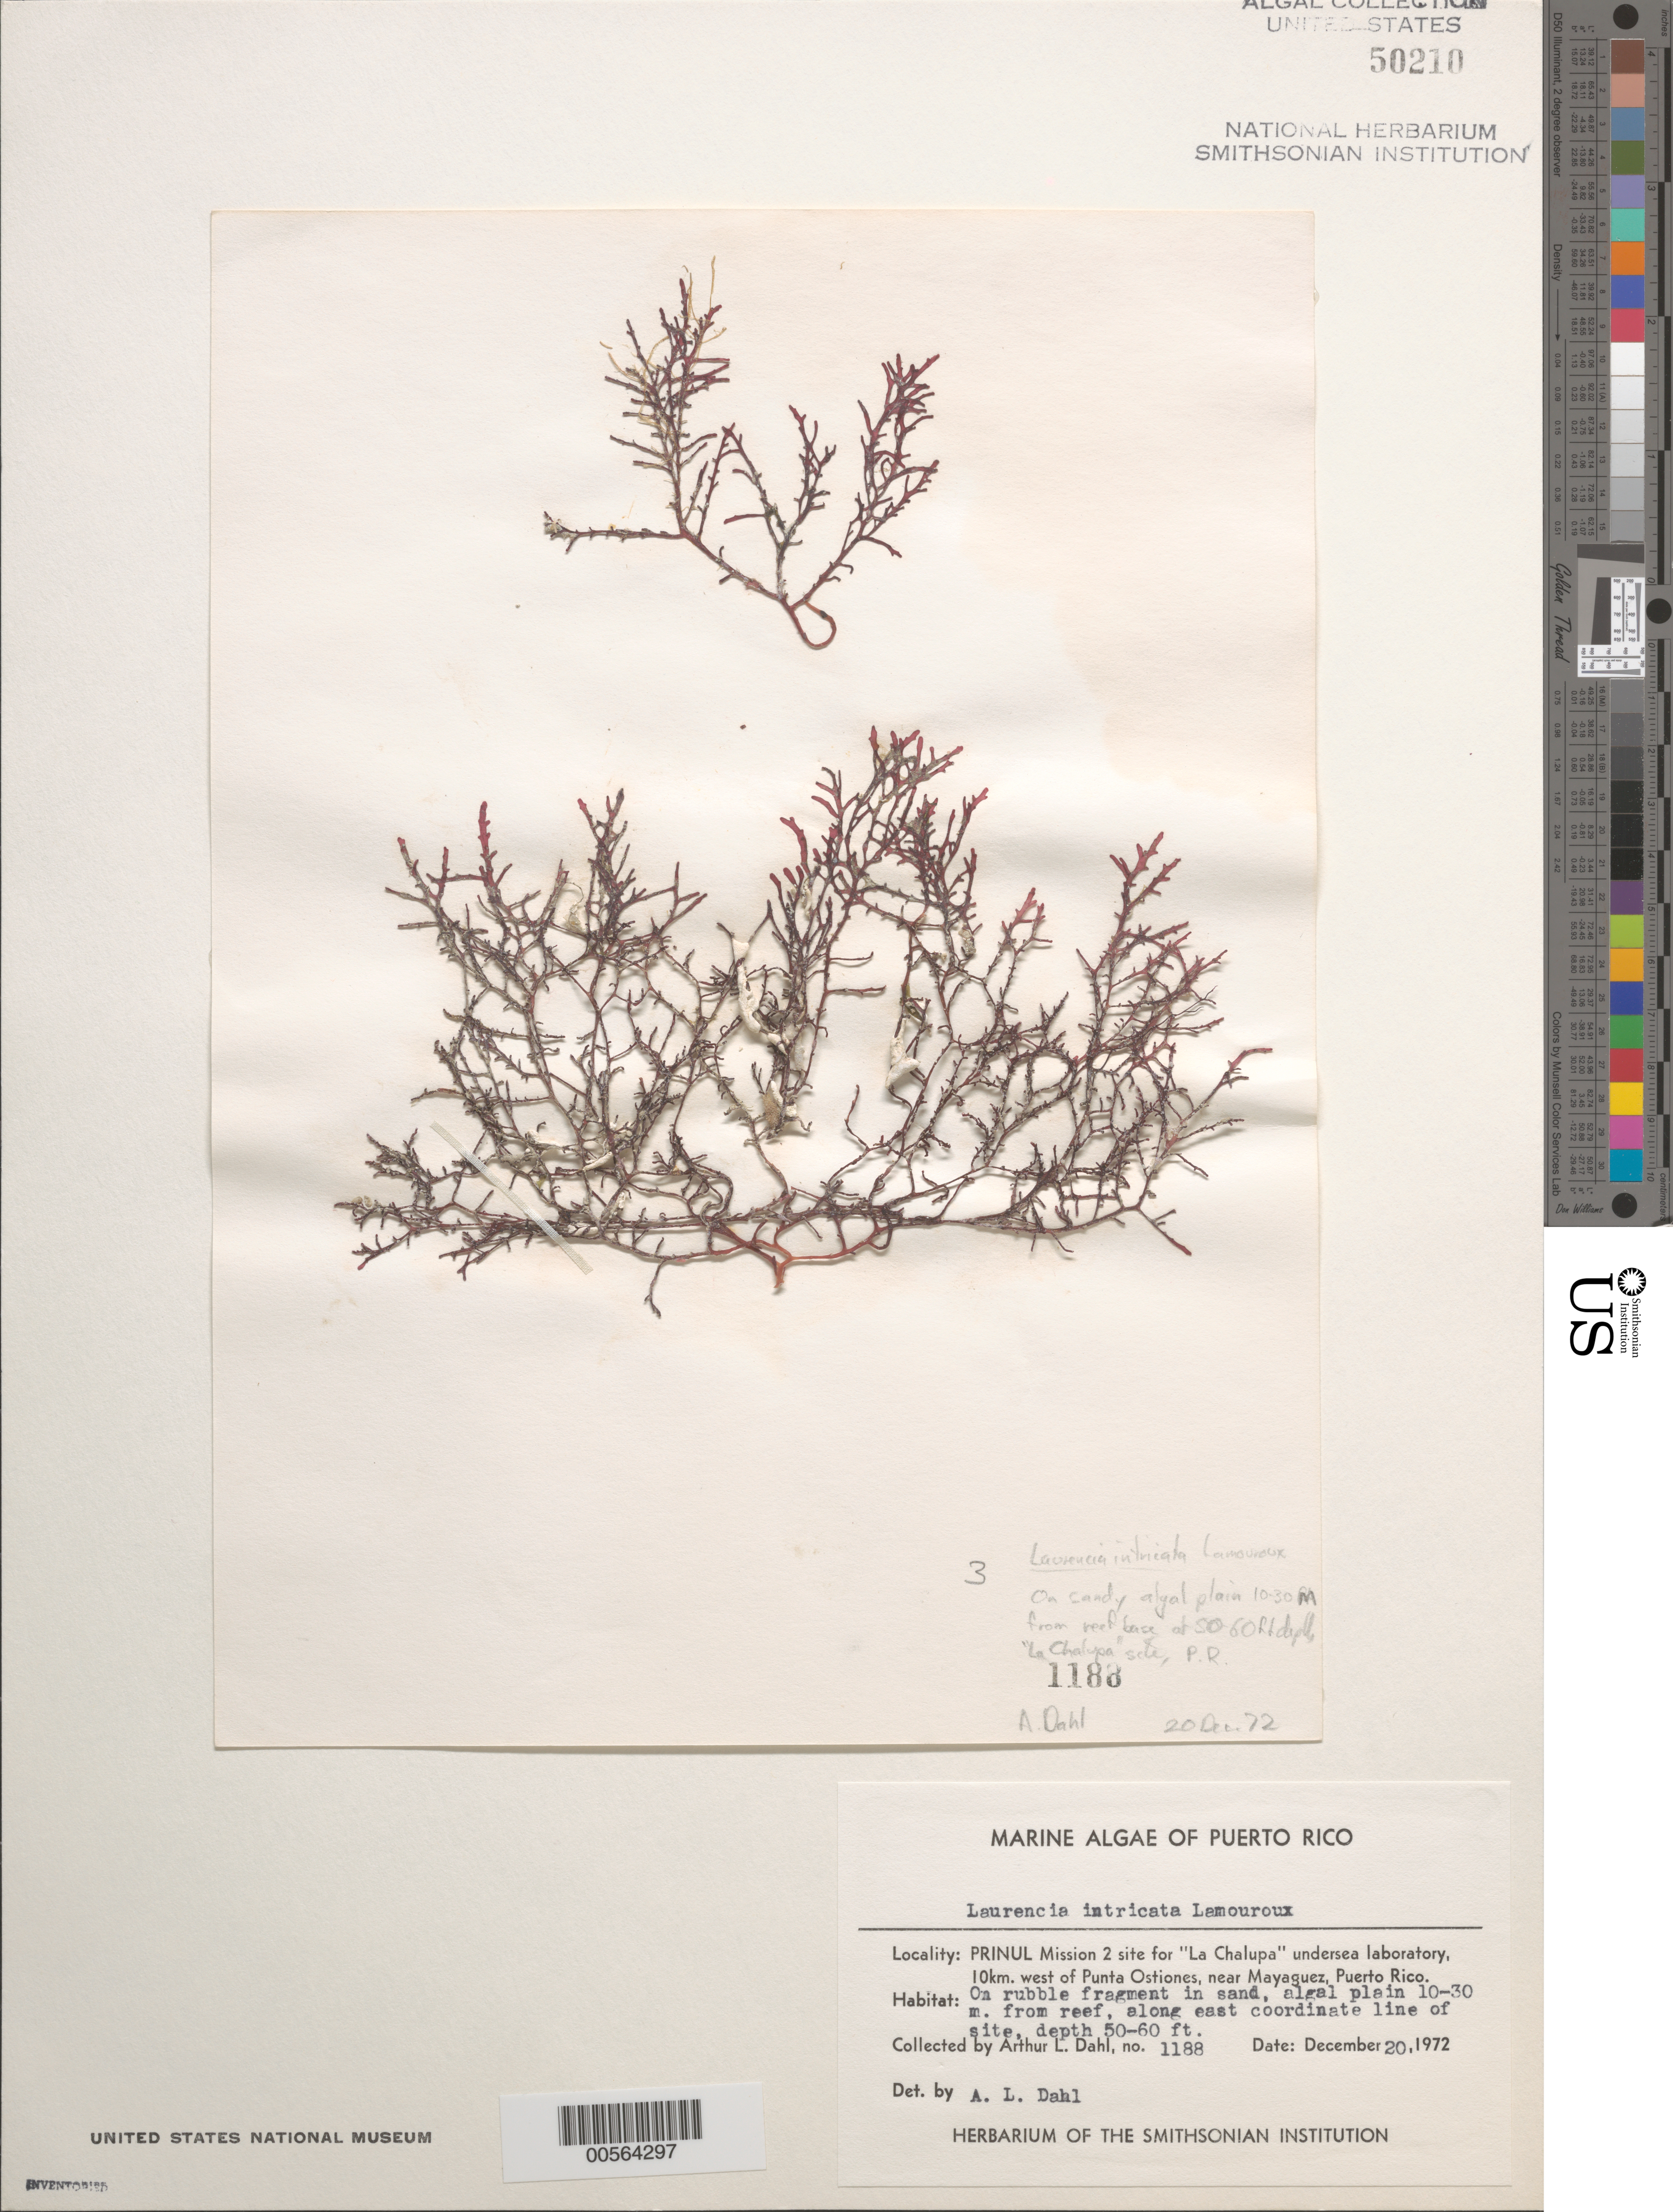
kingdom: Plantae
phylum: Rhodophyta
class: Florideophyceae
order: Ceramiales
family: Rhodomelaceae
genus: Laurencia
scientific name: Laurencia intricata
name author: J.V.Lamouroux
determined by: Dahl, A. E.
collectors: A. Dahl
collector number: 1188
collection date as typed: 20 Dec 1972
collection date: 1972-12-20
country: Puerto Rico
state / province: Mayaguez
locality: La chalupa undersea laboratory, 10 km west of punta ostiones, near mayaguez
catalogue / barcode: US 50210